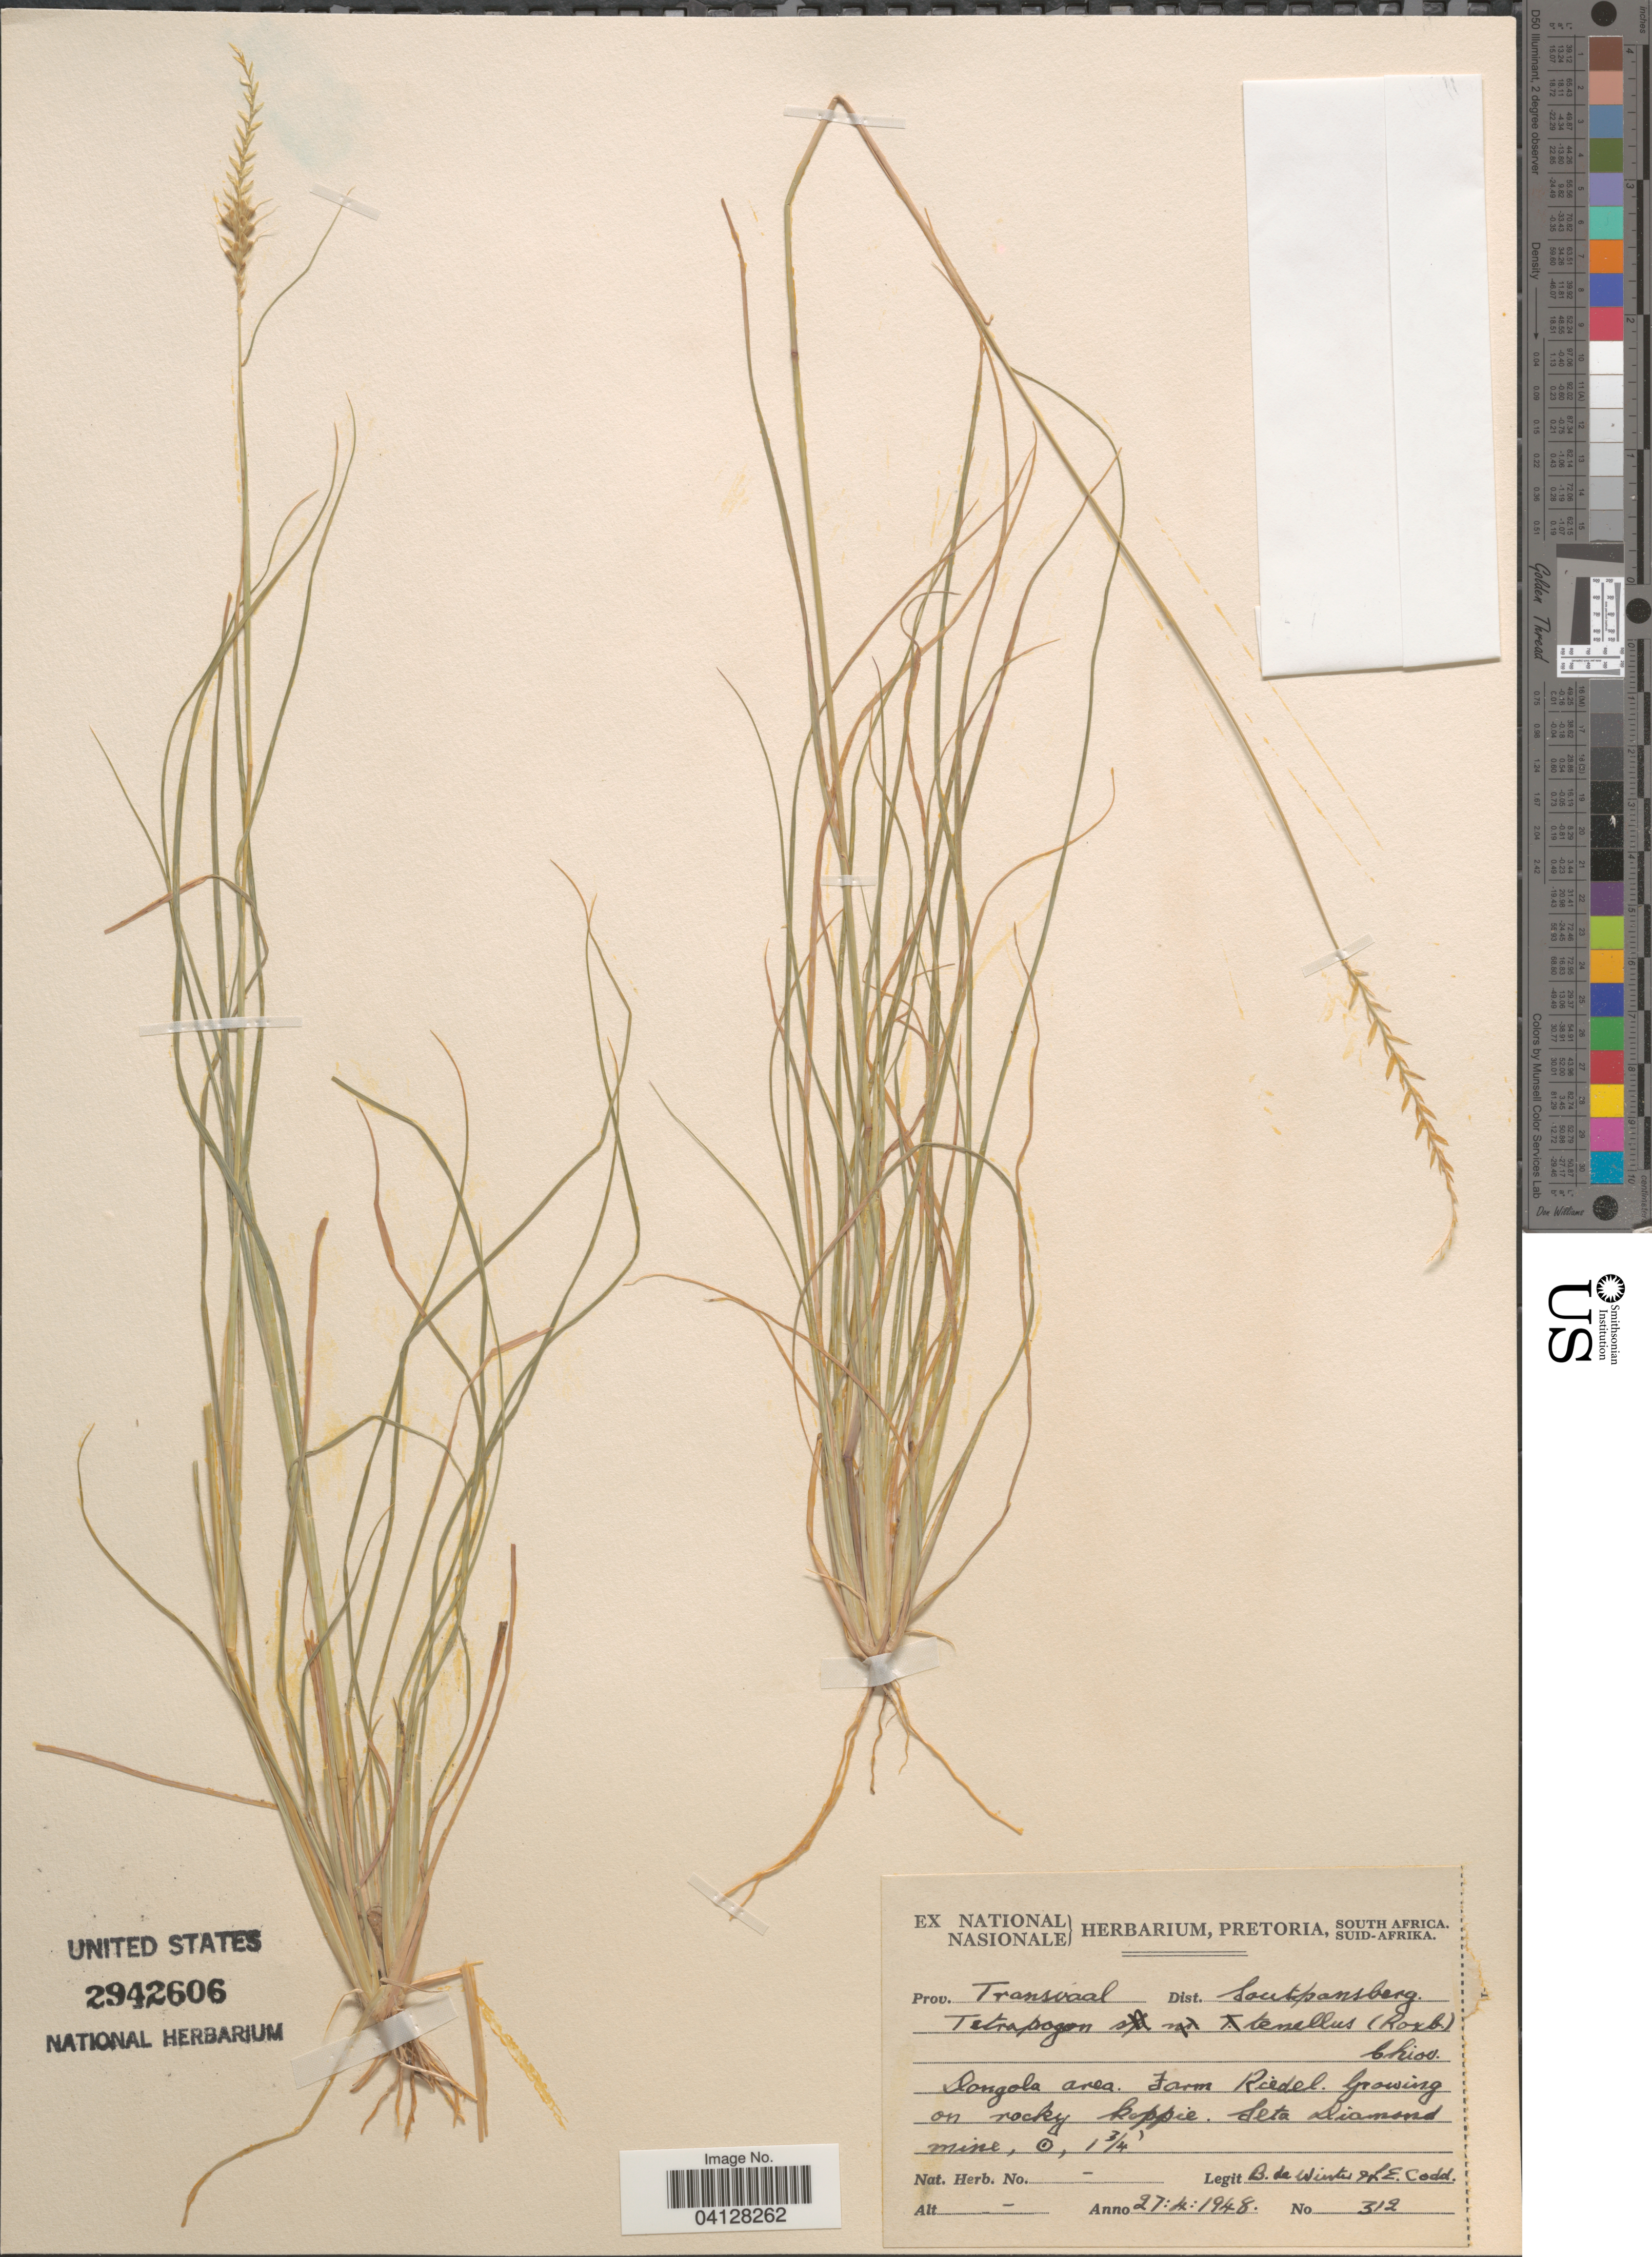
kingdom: Plantae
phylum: Tracheophyta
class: Liliopsida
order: Poales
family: Poaceae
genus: Tetrapogon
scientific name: Tetrapogon tenellus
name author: (J. Koenig ex Roxb.) Chiov.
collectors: B. de Winter & L. Codd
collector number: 312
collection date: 1948-04-27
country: South Africa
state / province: Limpopo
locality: Prov. Transvaal Dist. Soutpansberg. Dongola area. Farm Riedel. Seta Diamond mine.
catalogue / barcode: US 2942606